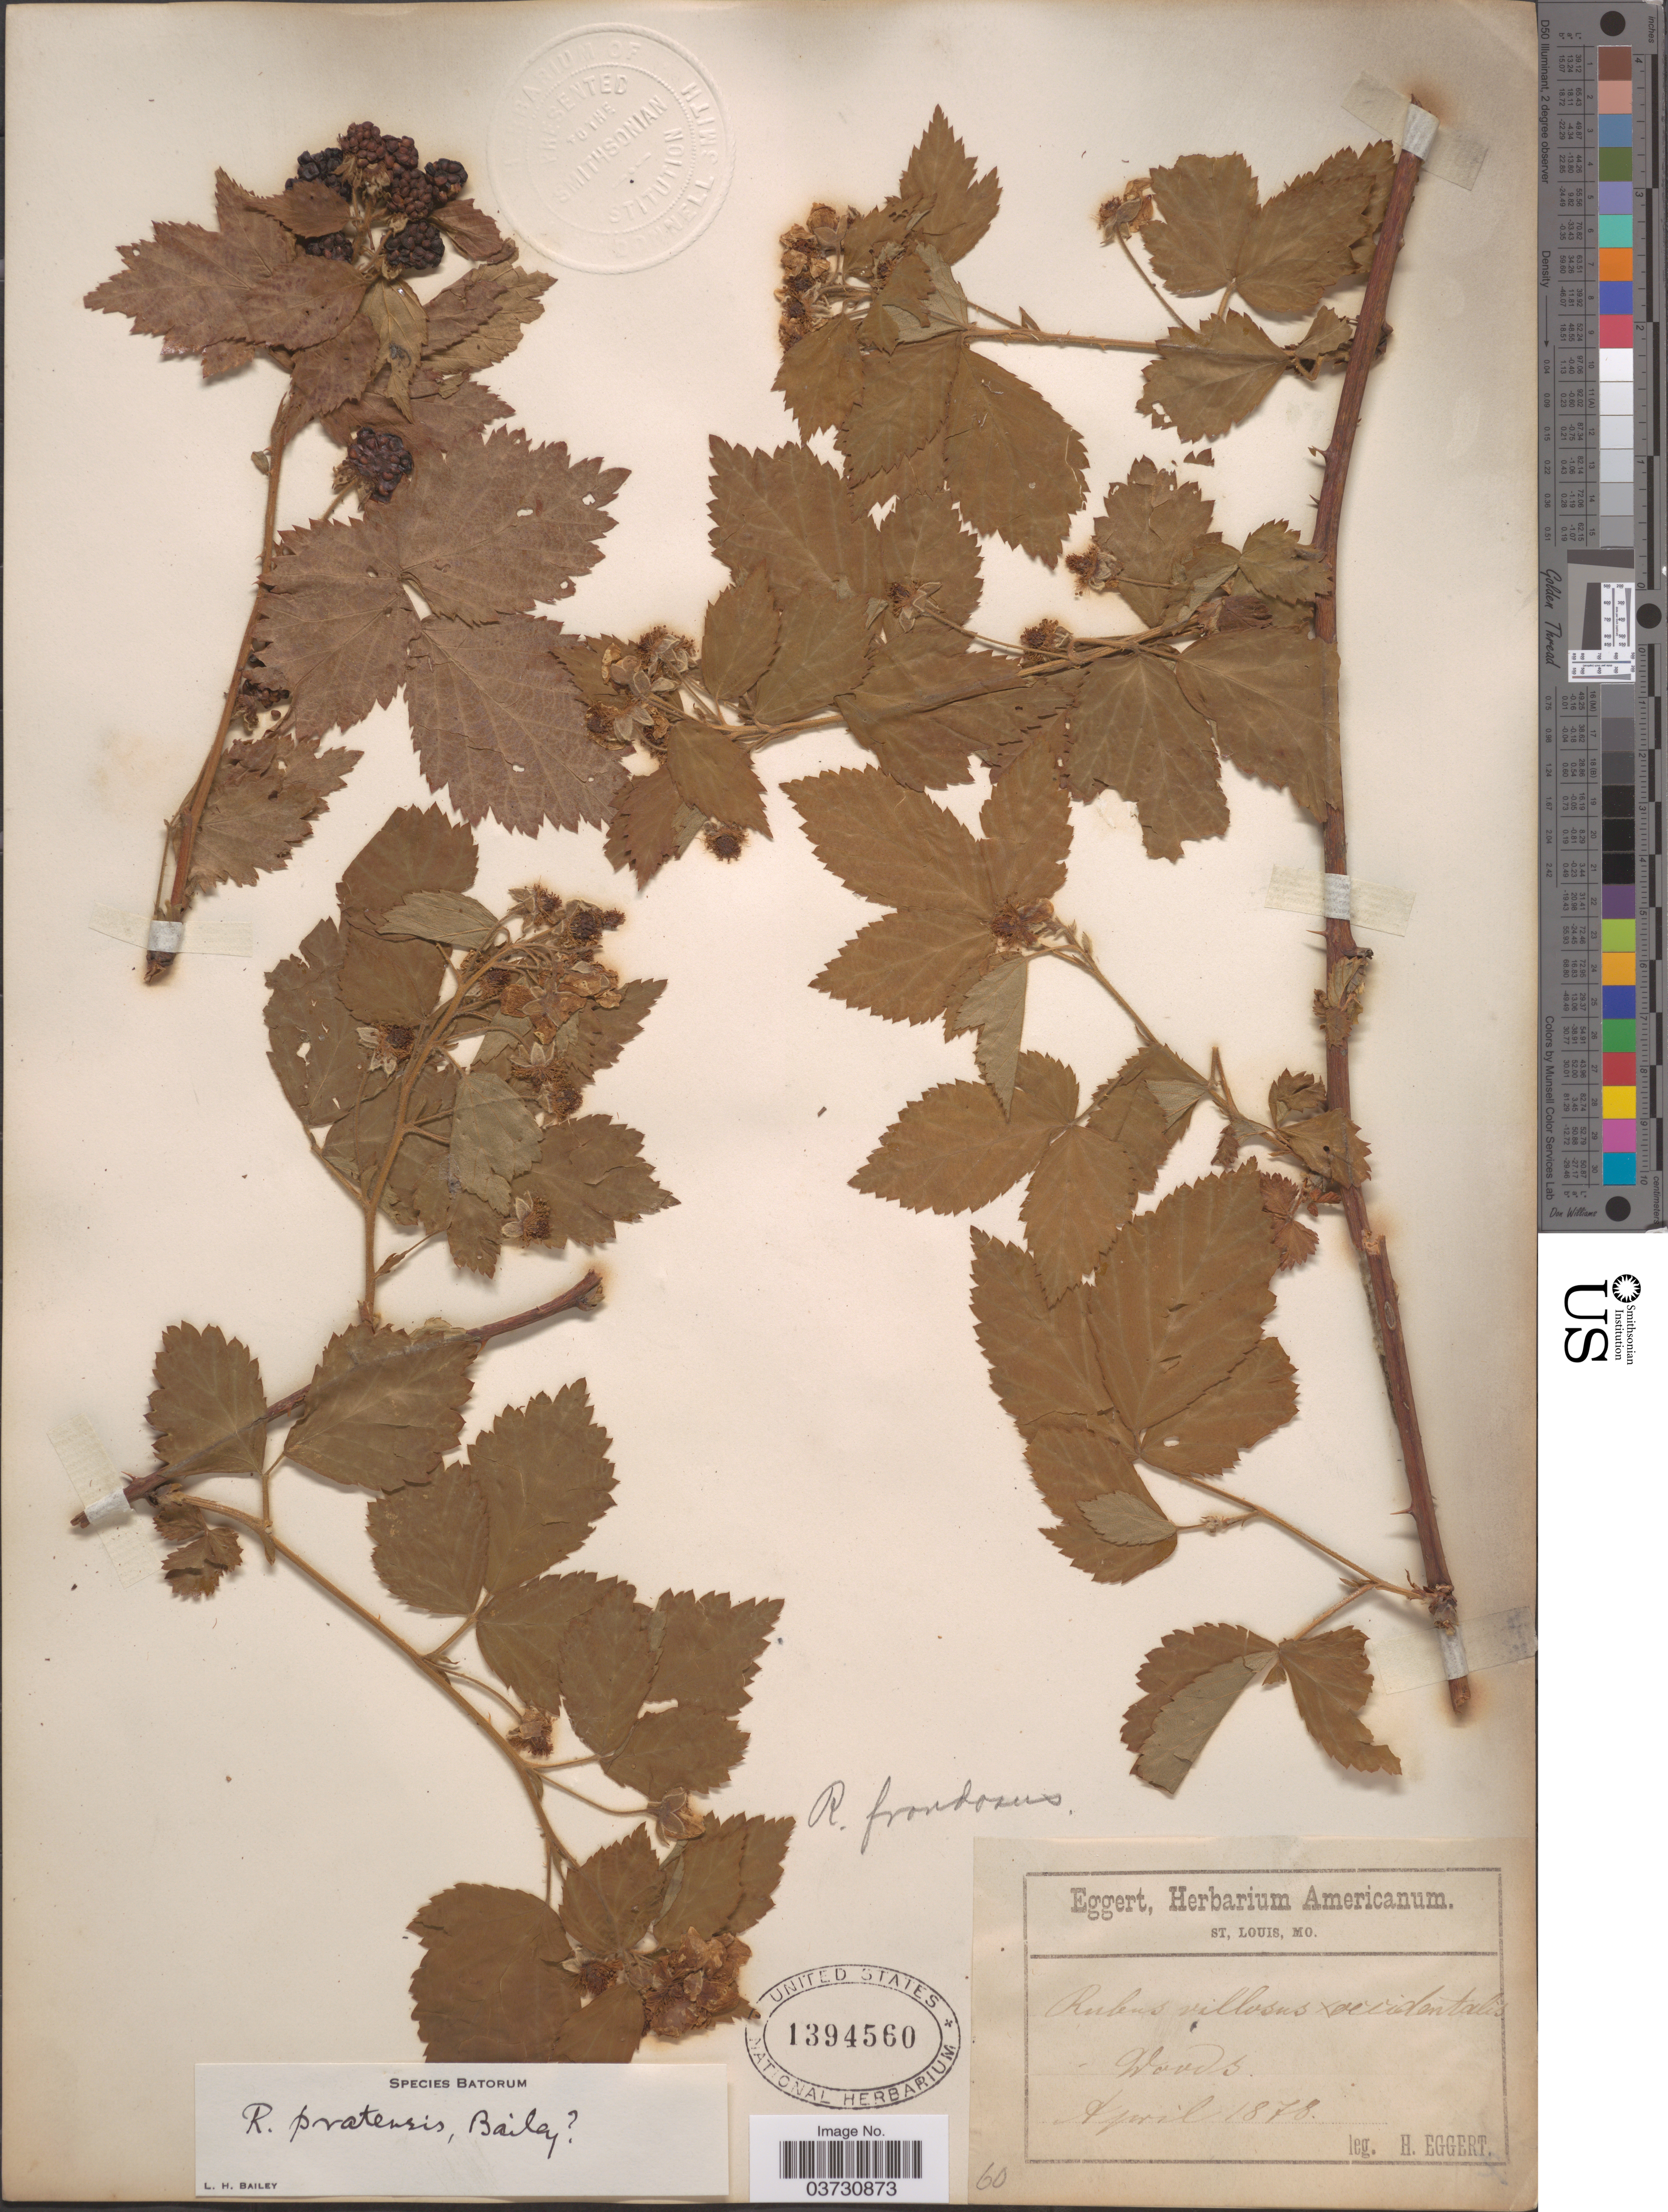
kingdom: Plantae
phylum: Tracheophyta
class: Magnoliopsida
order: Rosales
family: Rosaceae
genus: Rubus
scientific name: Rubus pratensis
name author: L.H. Bailey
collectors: H. Eggert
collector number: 60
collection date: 1878-04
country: United States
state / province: Missouri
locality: St Louis.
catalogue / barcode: US 1394560